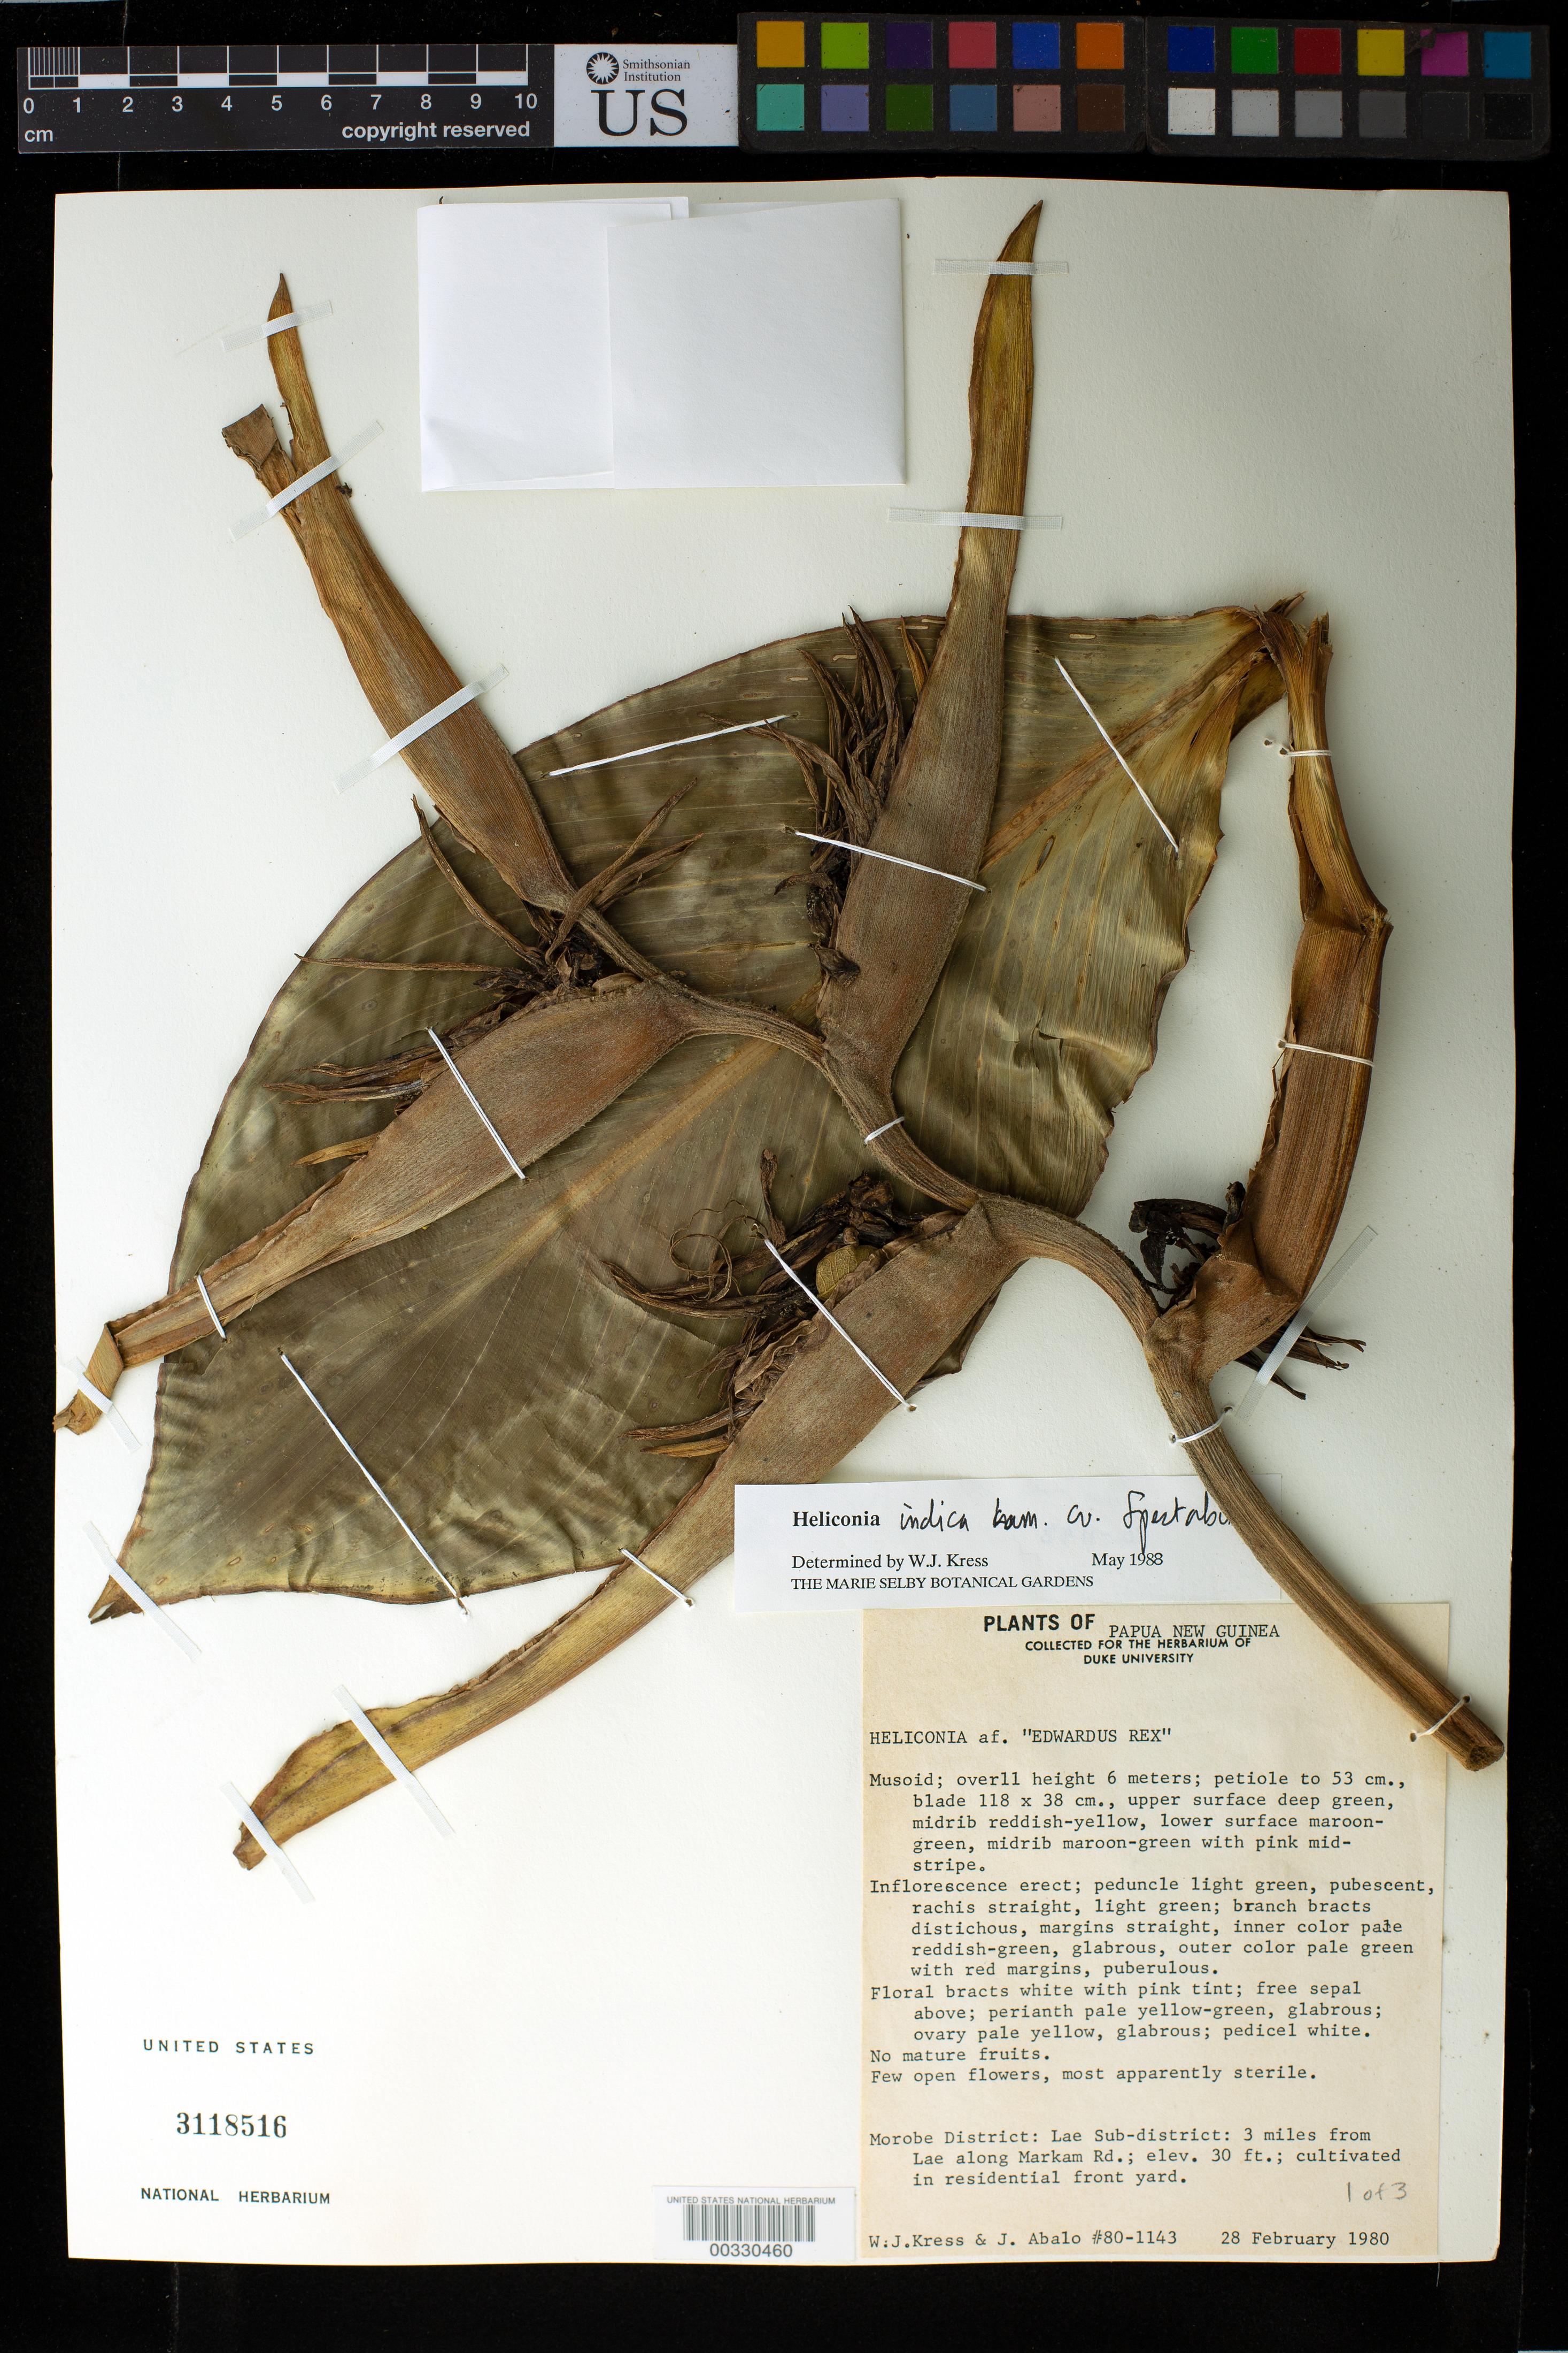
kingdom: Plantae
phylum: Tracheophyta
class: Liliopsida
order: Zingiberales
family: Heliconiaceae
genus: Heliconia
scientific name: Heliconia indica 'Spectabilis'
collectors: W. J. Kress & J. E. Abalo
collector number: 80-1143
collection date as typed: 28 Feb 1980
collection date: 1980-02-28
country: Papua New Guinea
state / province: Morobe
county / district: Lae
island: New Guinea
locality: Morobe district, lae sub-district, 3 miles from lae along markam rd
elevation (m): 9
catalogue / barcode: US 3118516